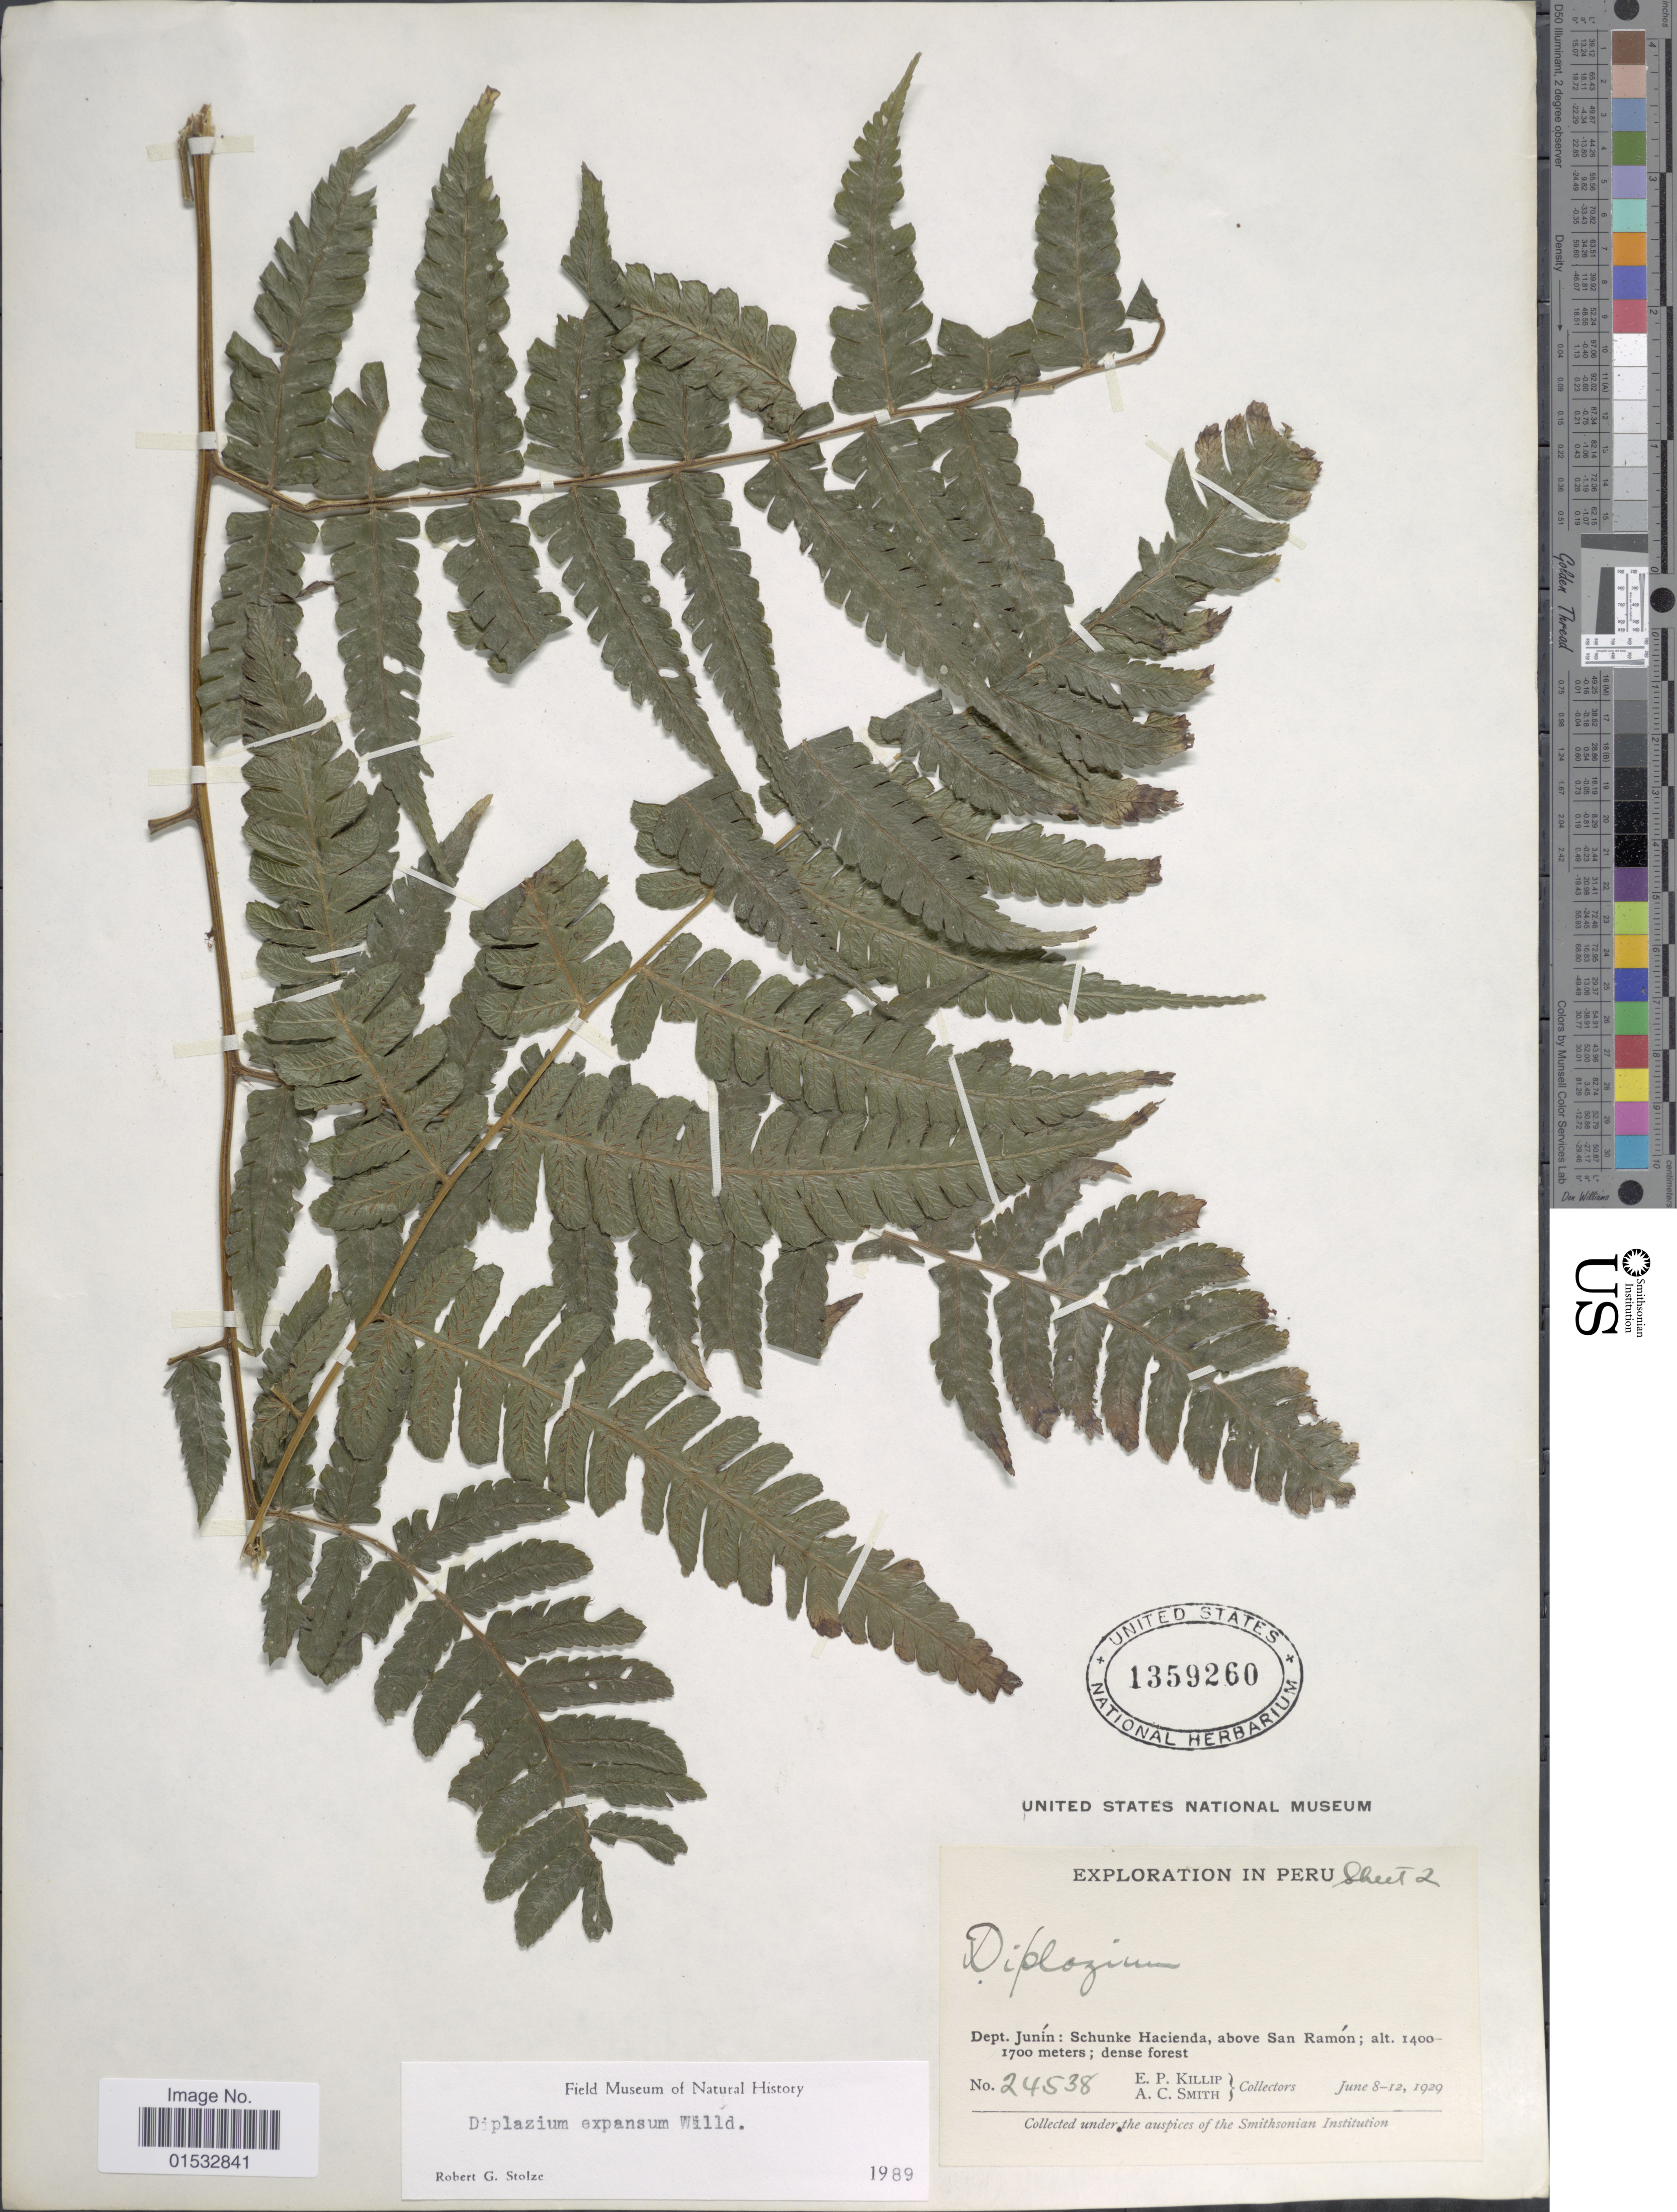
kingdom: Plantae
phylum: Tracheophyta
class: Polypodiopsida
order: Polypodiales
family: Athyriaceae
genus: Diplazium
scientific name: Diplazium expansum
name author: Willd.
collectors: E. P. Killip & A. C. Smith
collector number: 24538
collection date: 1929-06-08/1929-06-12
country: Peru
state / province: Junín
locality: Schunke Hacienda, above San Ramon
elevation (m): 1700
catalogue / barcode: US 1359260